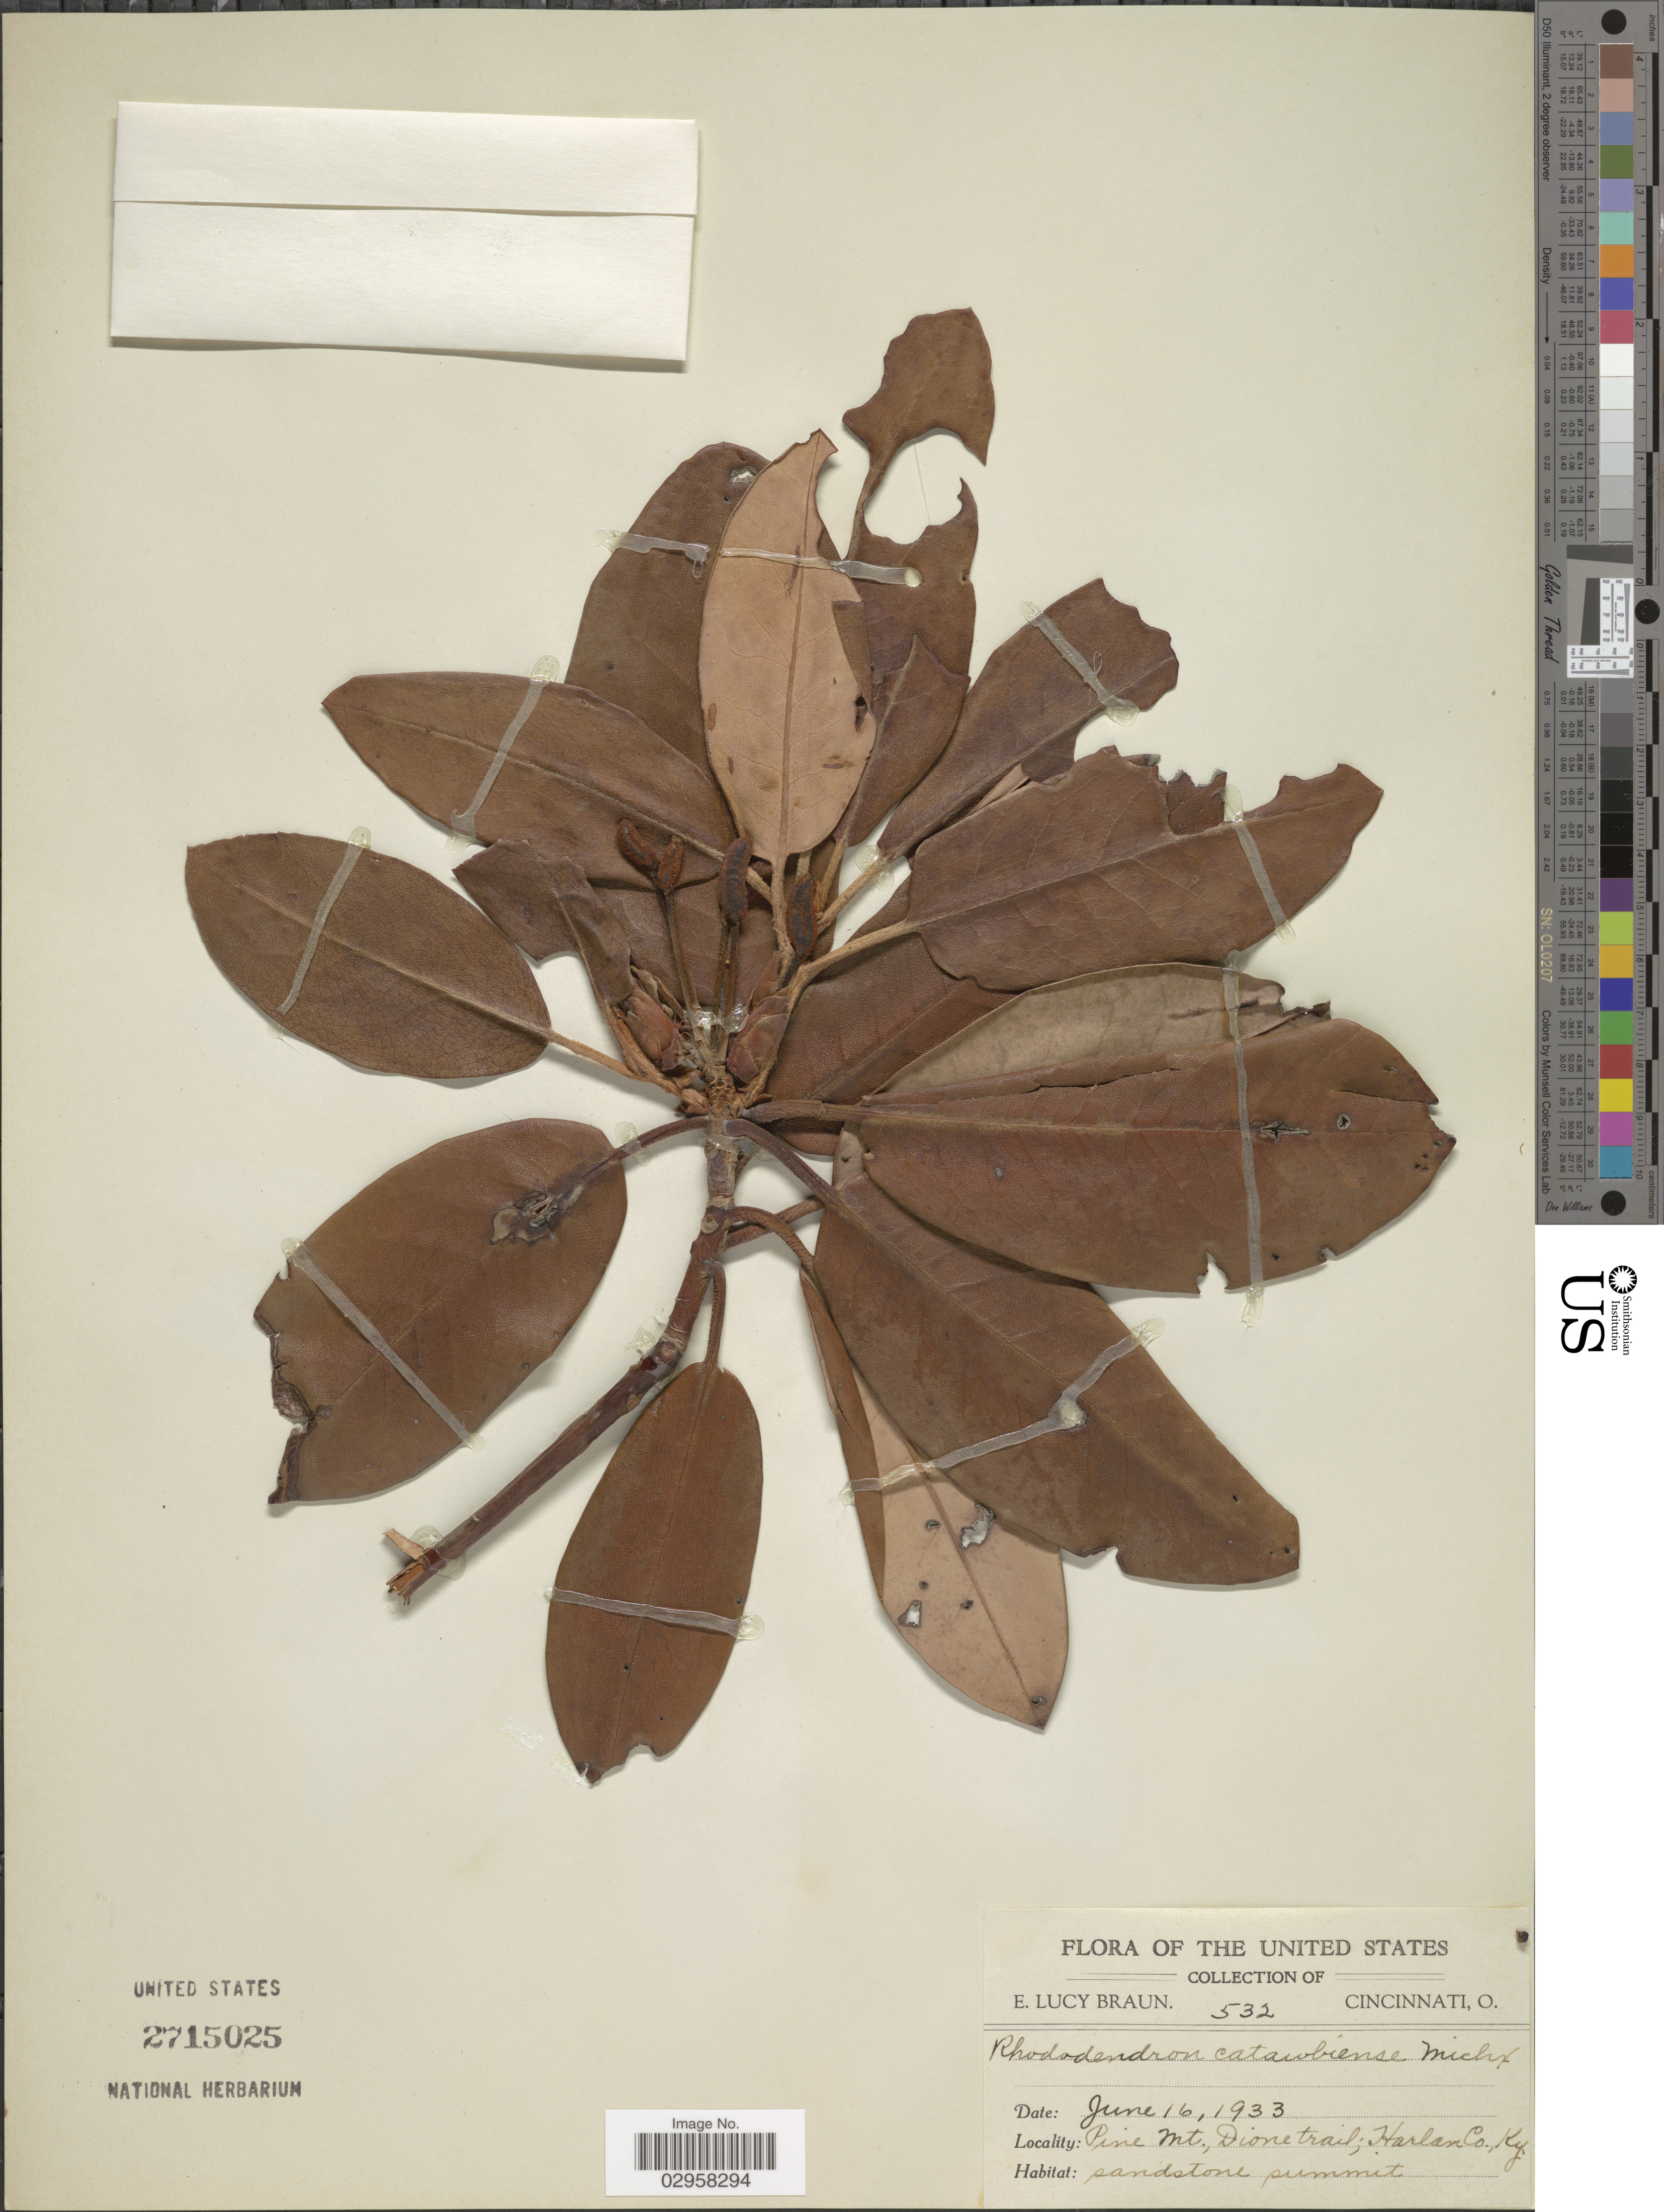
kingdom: Plantae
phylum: Tracheophyta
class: Magnoliopsida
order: Ericales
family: Ericaceae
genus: Rhododendron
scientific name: Rhododendron catawbiense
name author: Michx.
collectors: E. L. Braun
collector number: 532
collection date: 1933-06-16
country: United States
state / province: Kentucky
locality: Pine Mt., Dione trail; Harlan Co. Ky.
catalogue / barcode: US 2715025